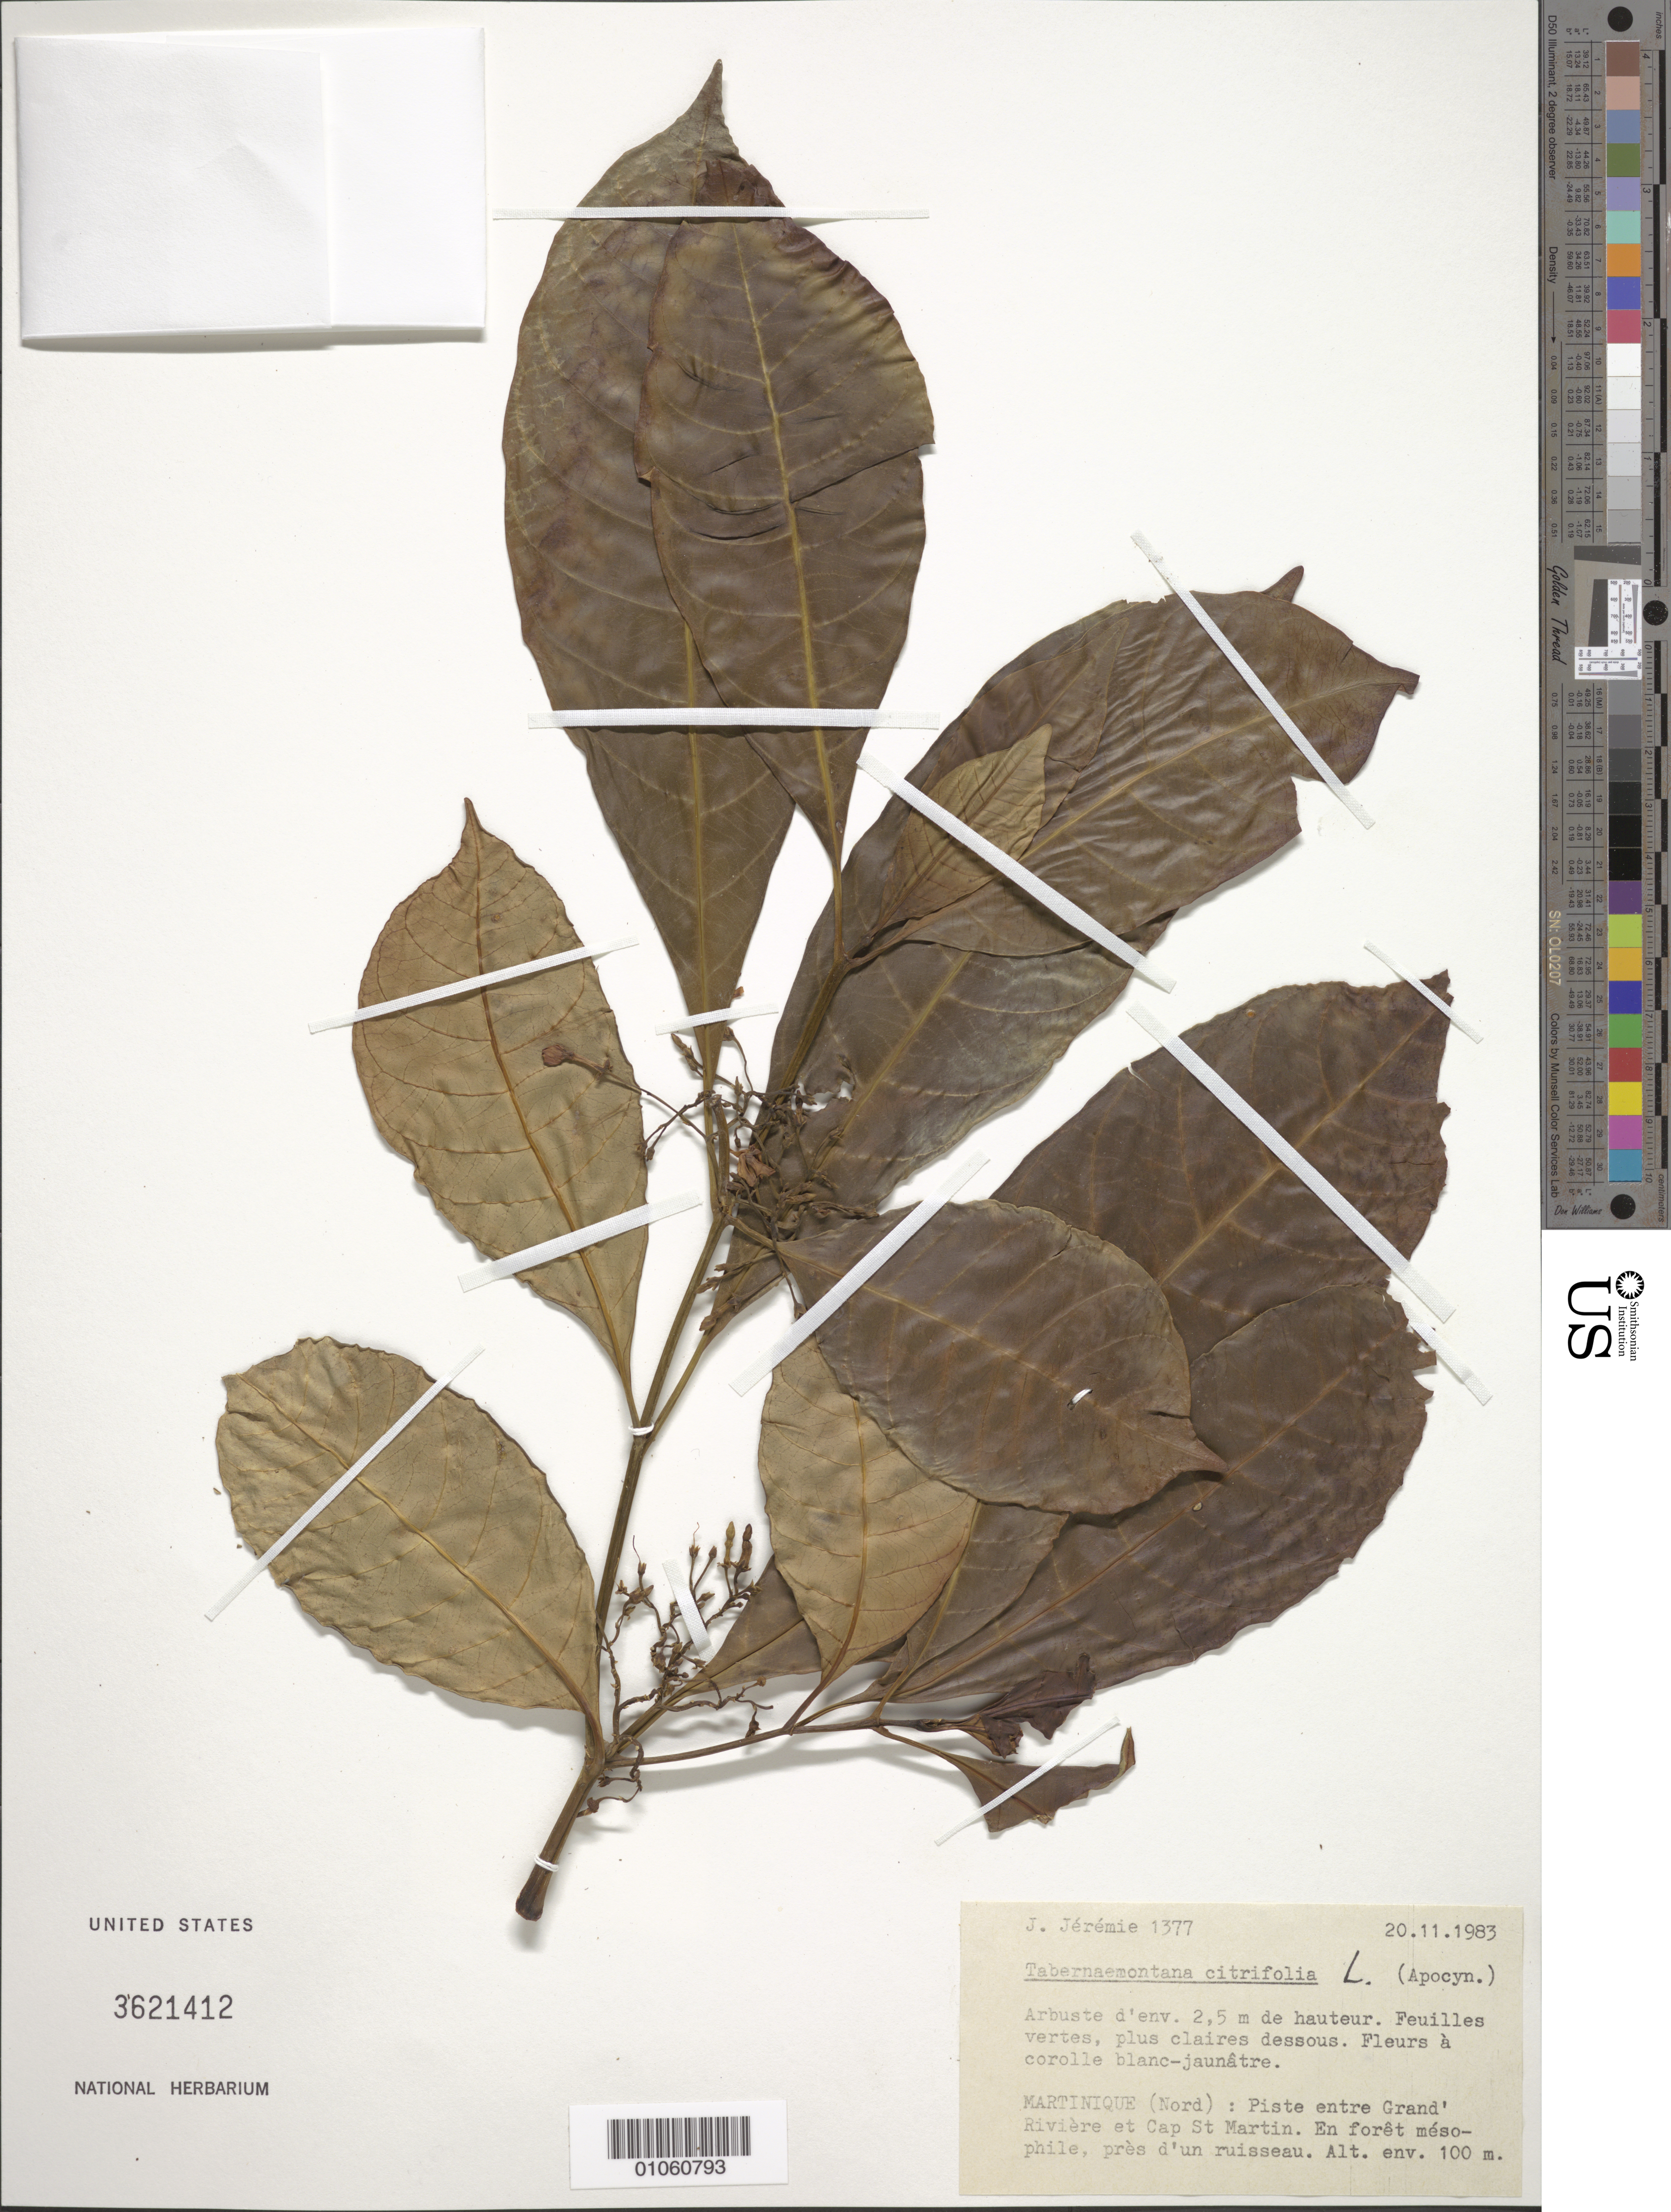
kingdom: Plantae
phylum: Tracheophyta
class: Magnoliopsida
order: Gentianales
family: Apocynaceae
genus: Tabernaemontana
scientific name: Tabernaemontana citrifolia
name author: L.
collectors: J. Jérémie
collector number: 1377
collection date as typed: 20 Nov 1983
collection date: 1983-11-20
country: Martinique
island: Martinique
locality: Piste entre Grand Rivière et Cap St. Martin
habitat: En forêt mésophile, près d'un ruisseau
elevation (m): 100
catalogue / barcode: US 3621412